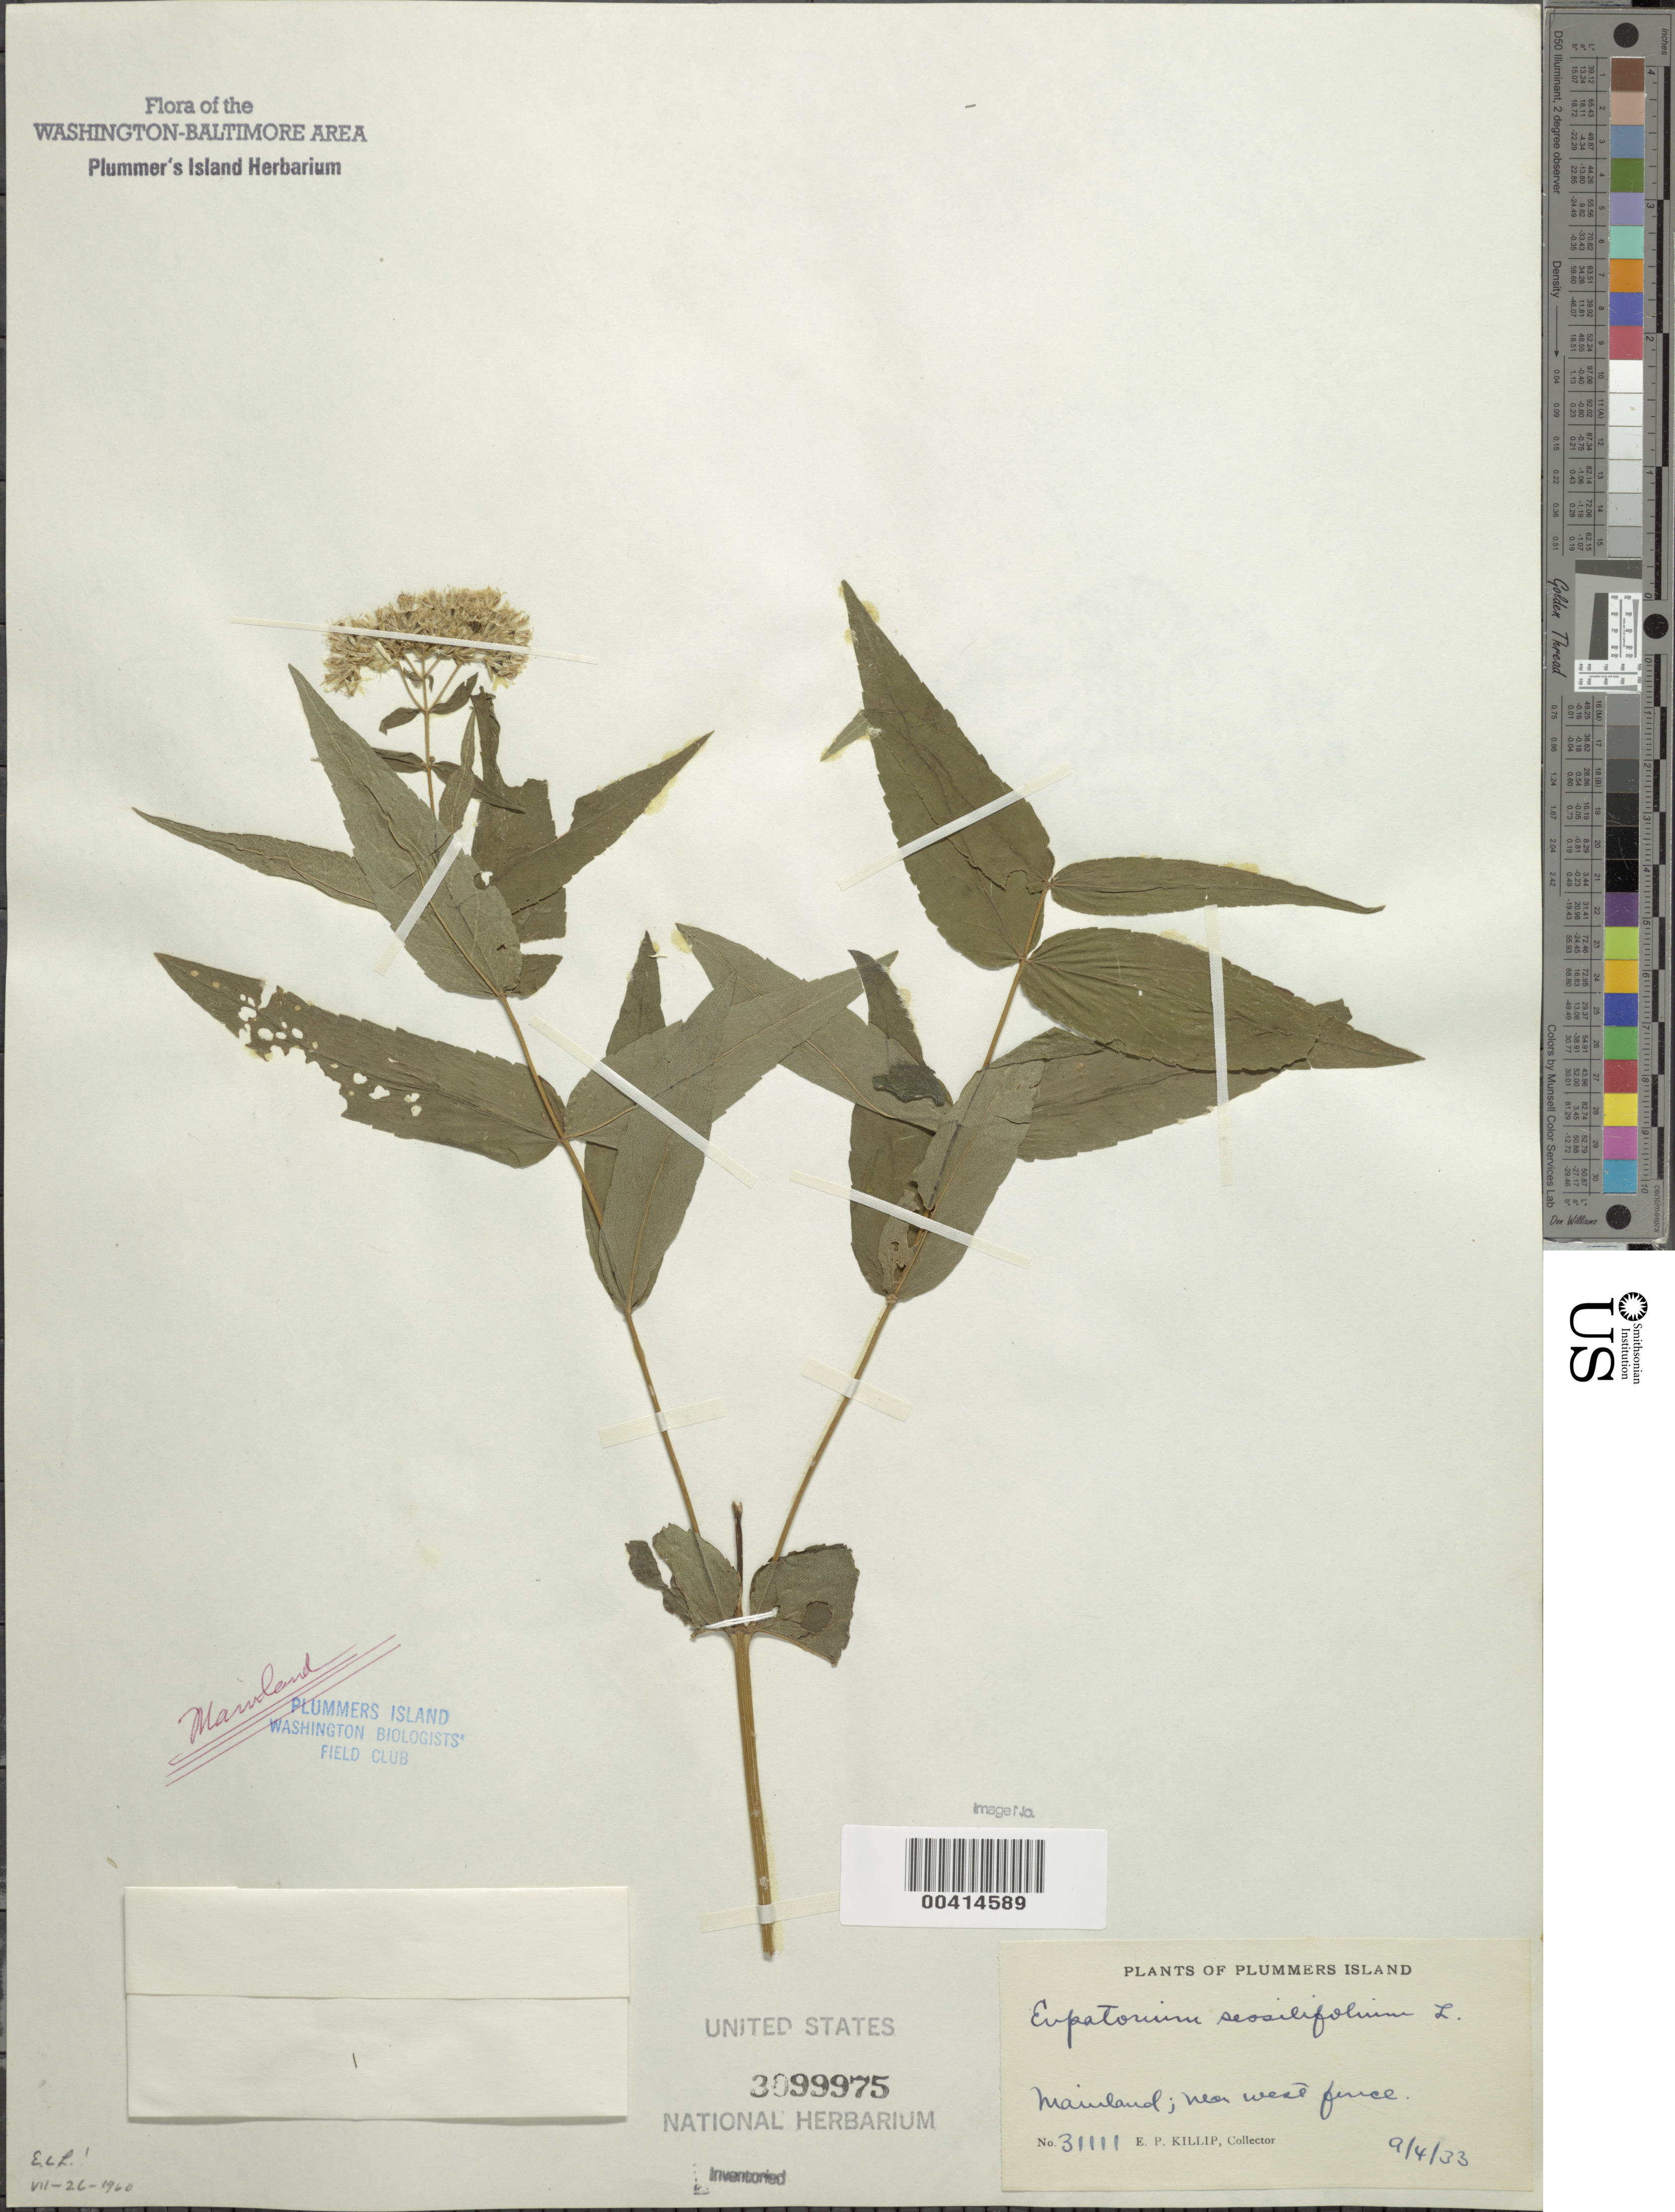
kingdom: Plantae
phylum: Tracheophyta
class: Magnoliopsida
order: Asterales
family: Asteraceae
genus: Eupatorium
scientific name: Eupatorium sessilifolium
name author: L.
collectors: E. P. Killip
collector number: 31111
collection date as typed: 04 Sep 1933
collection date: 1933-09-04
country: United States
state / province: Maryland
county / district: Montgomery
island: Plummers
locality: Plummer's Island; near west fence C. & O. Canal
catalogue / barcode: US 3099975